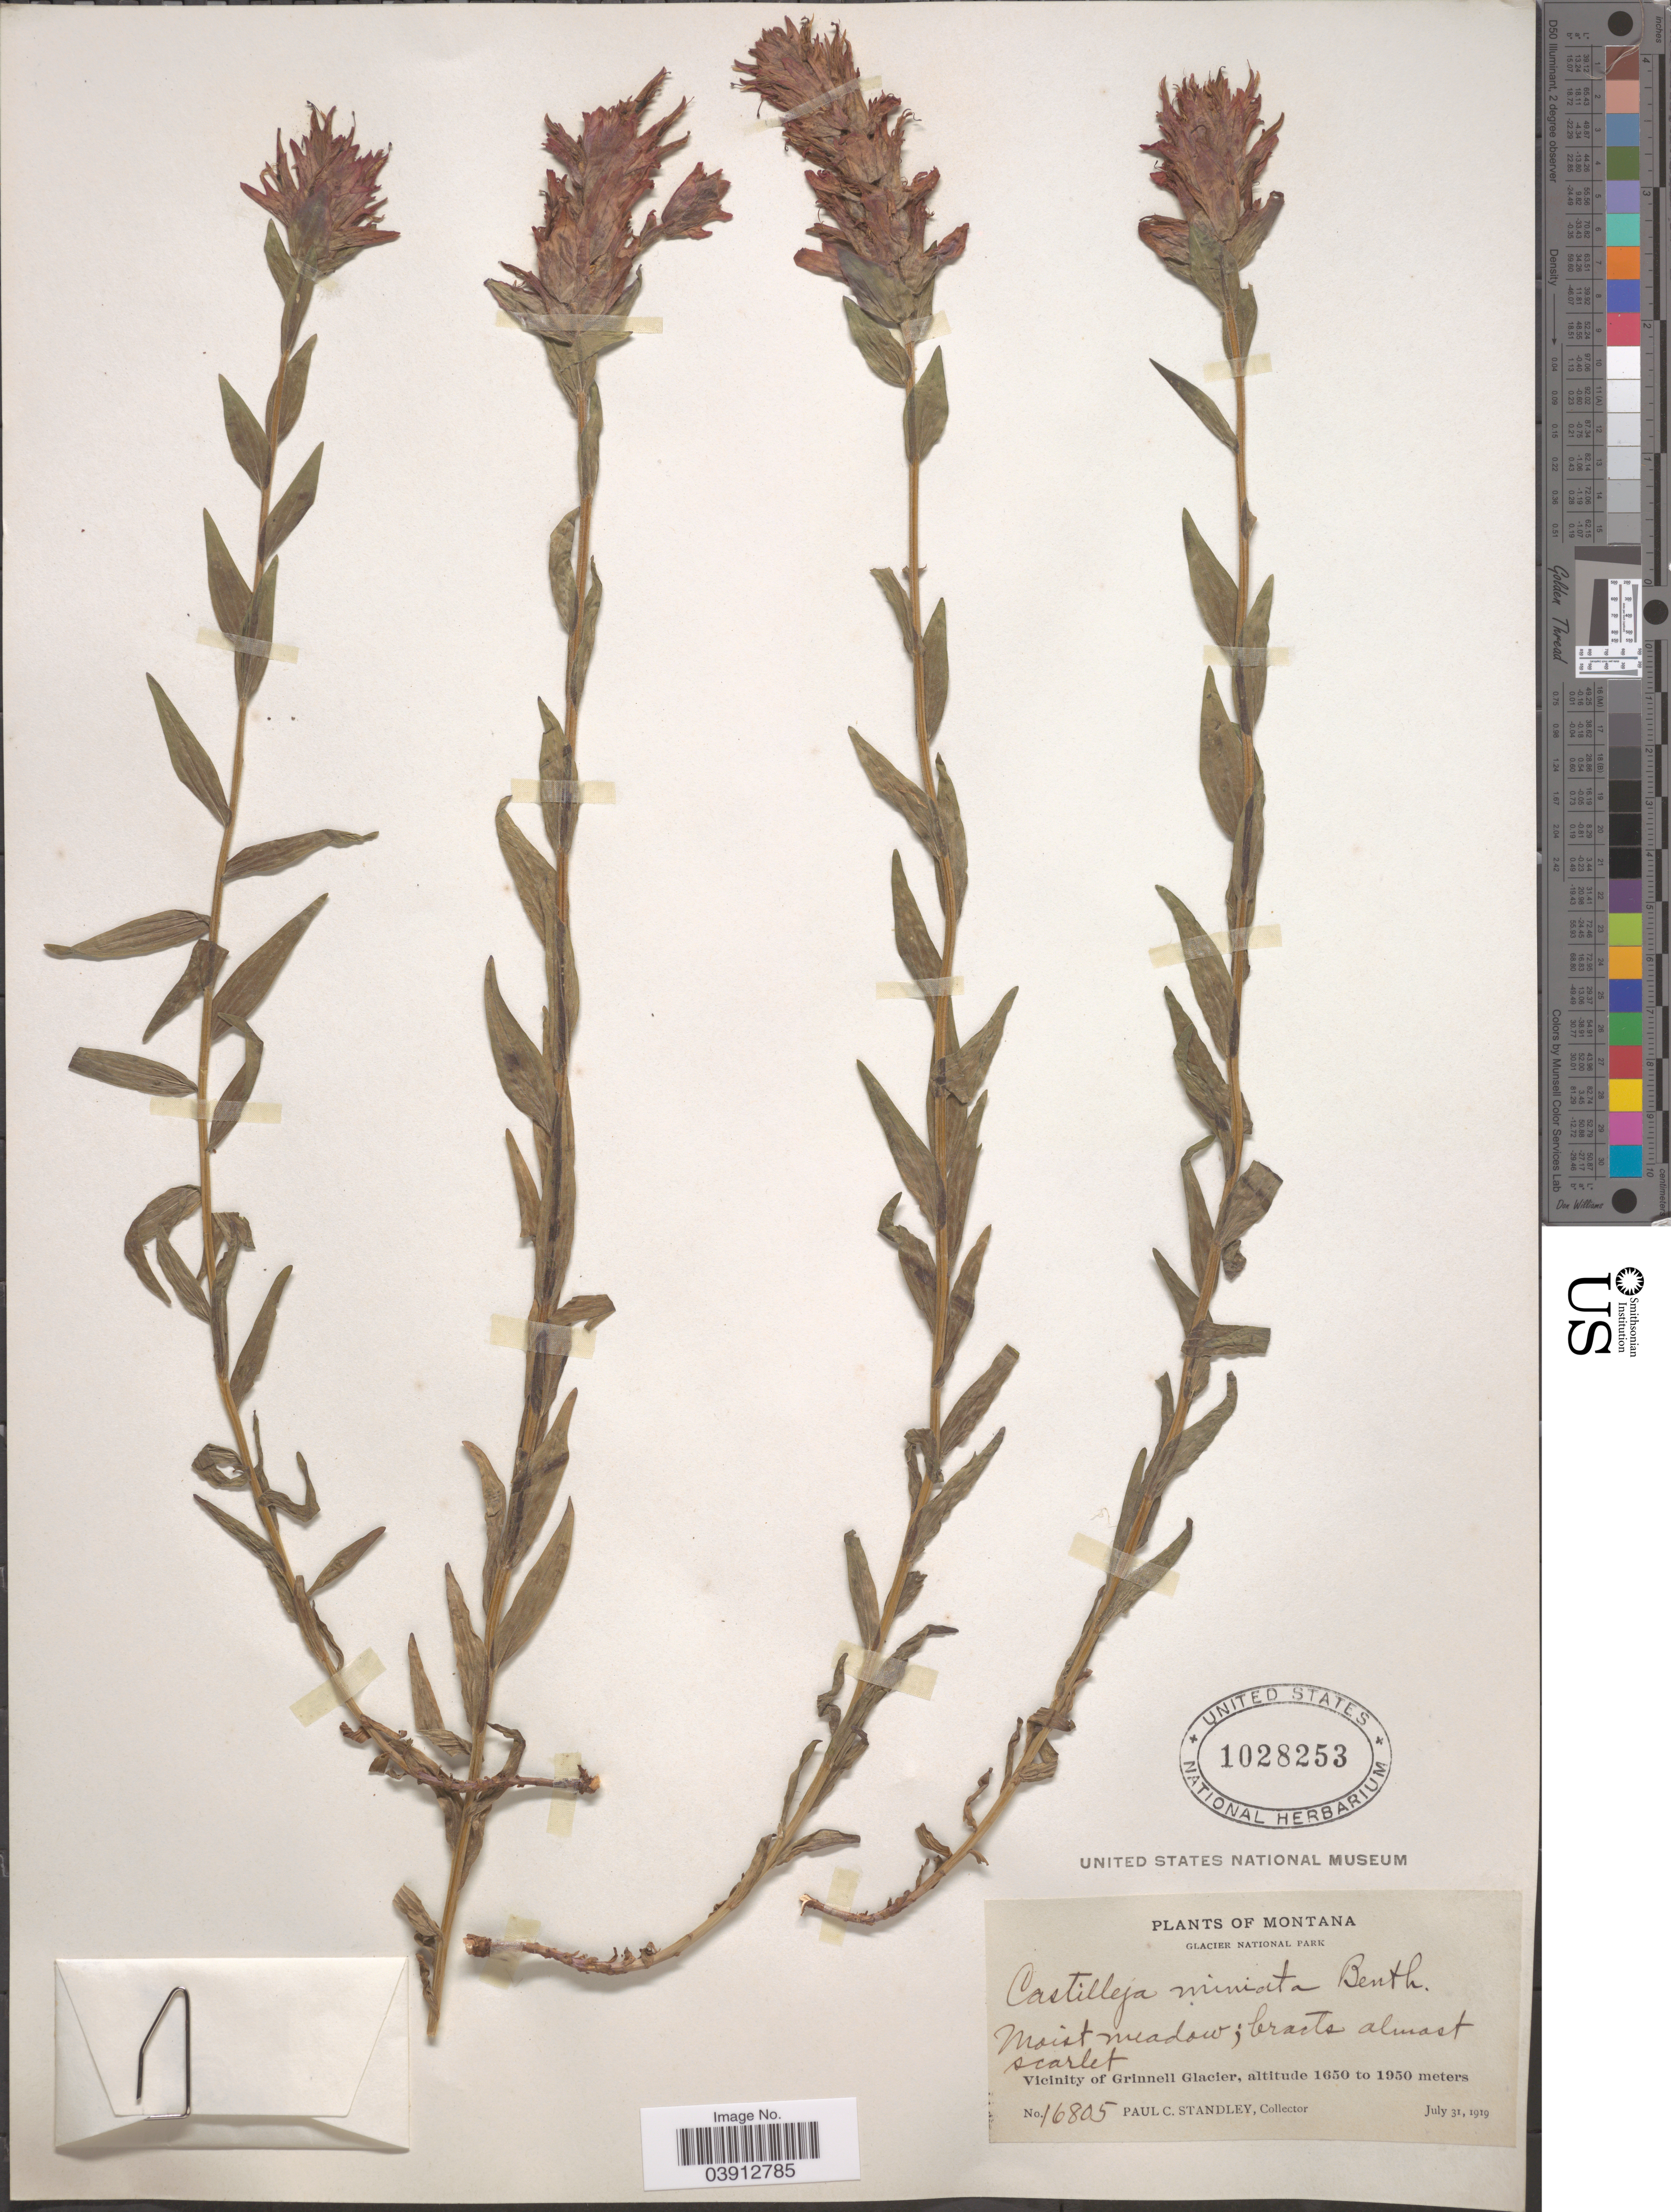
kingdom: Plantae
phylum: Tracheophyta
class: Magnoliopsida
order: Lamiales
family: Orobanchaceae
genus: Castilleja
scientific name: Castilleja miniata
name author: Douglas ex Hook.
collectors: P. C. Standley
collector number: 16805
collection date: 1919-07-31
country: United States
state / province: Montana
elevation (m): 1650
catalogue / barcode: US 1028253